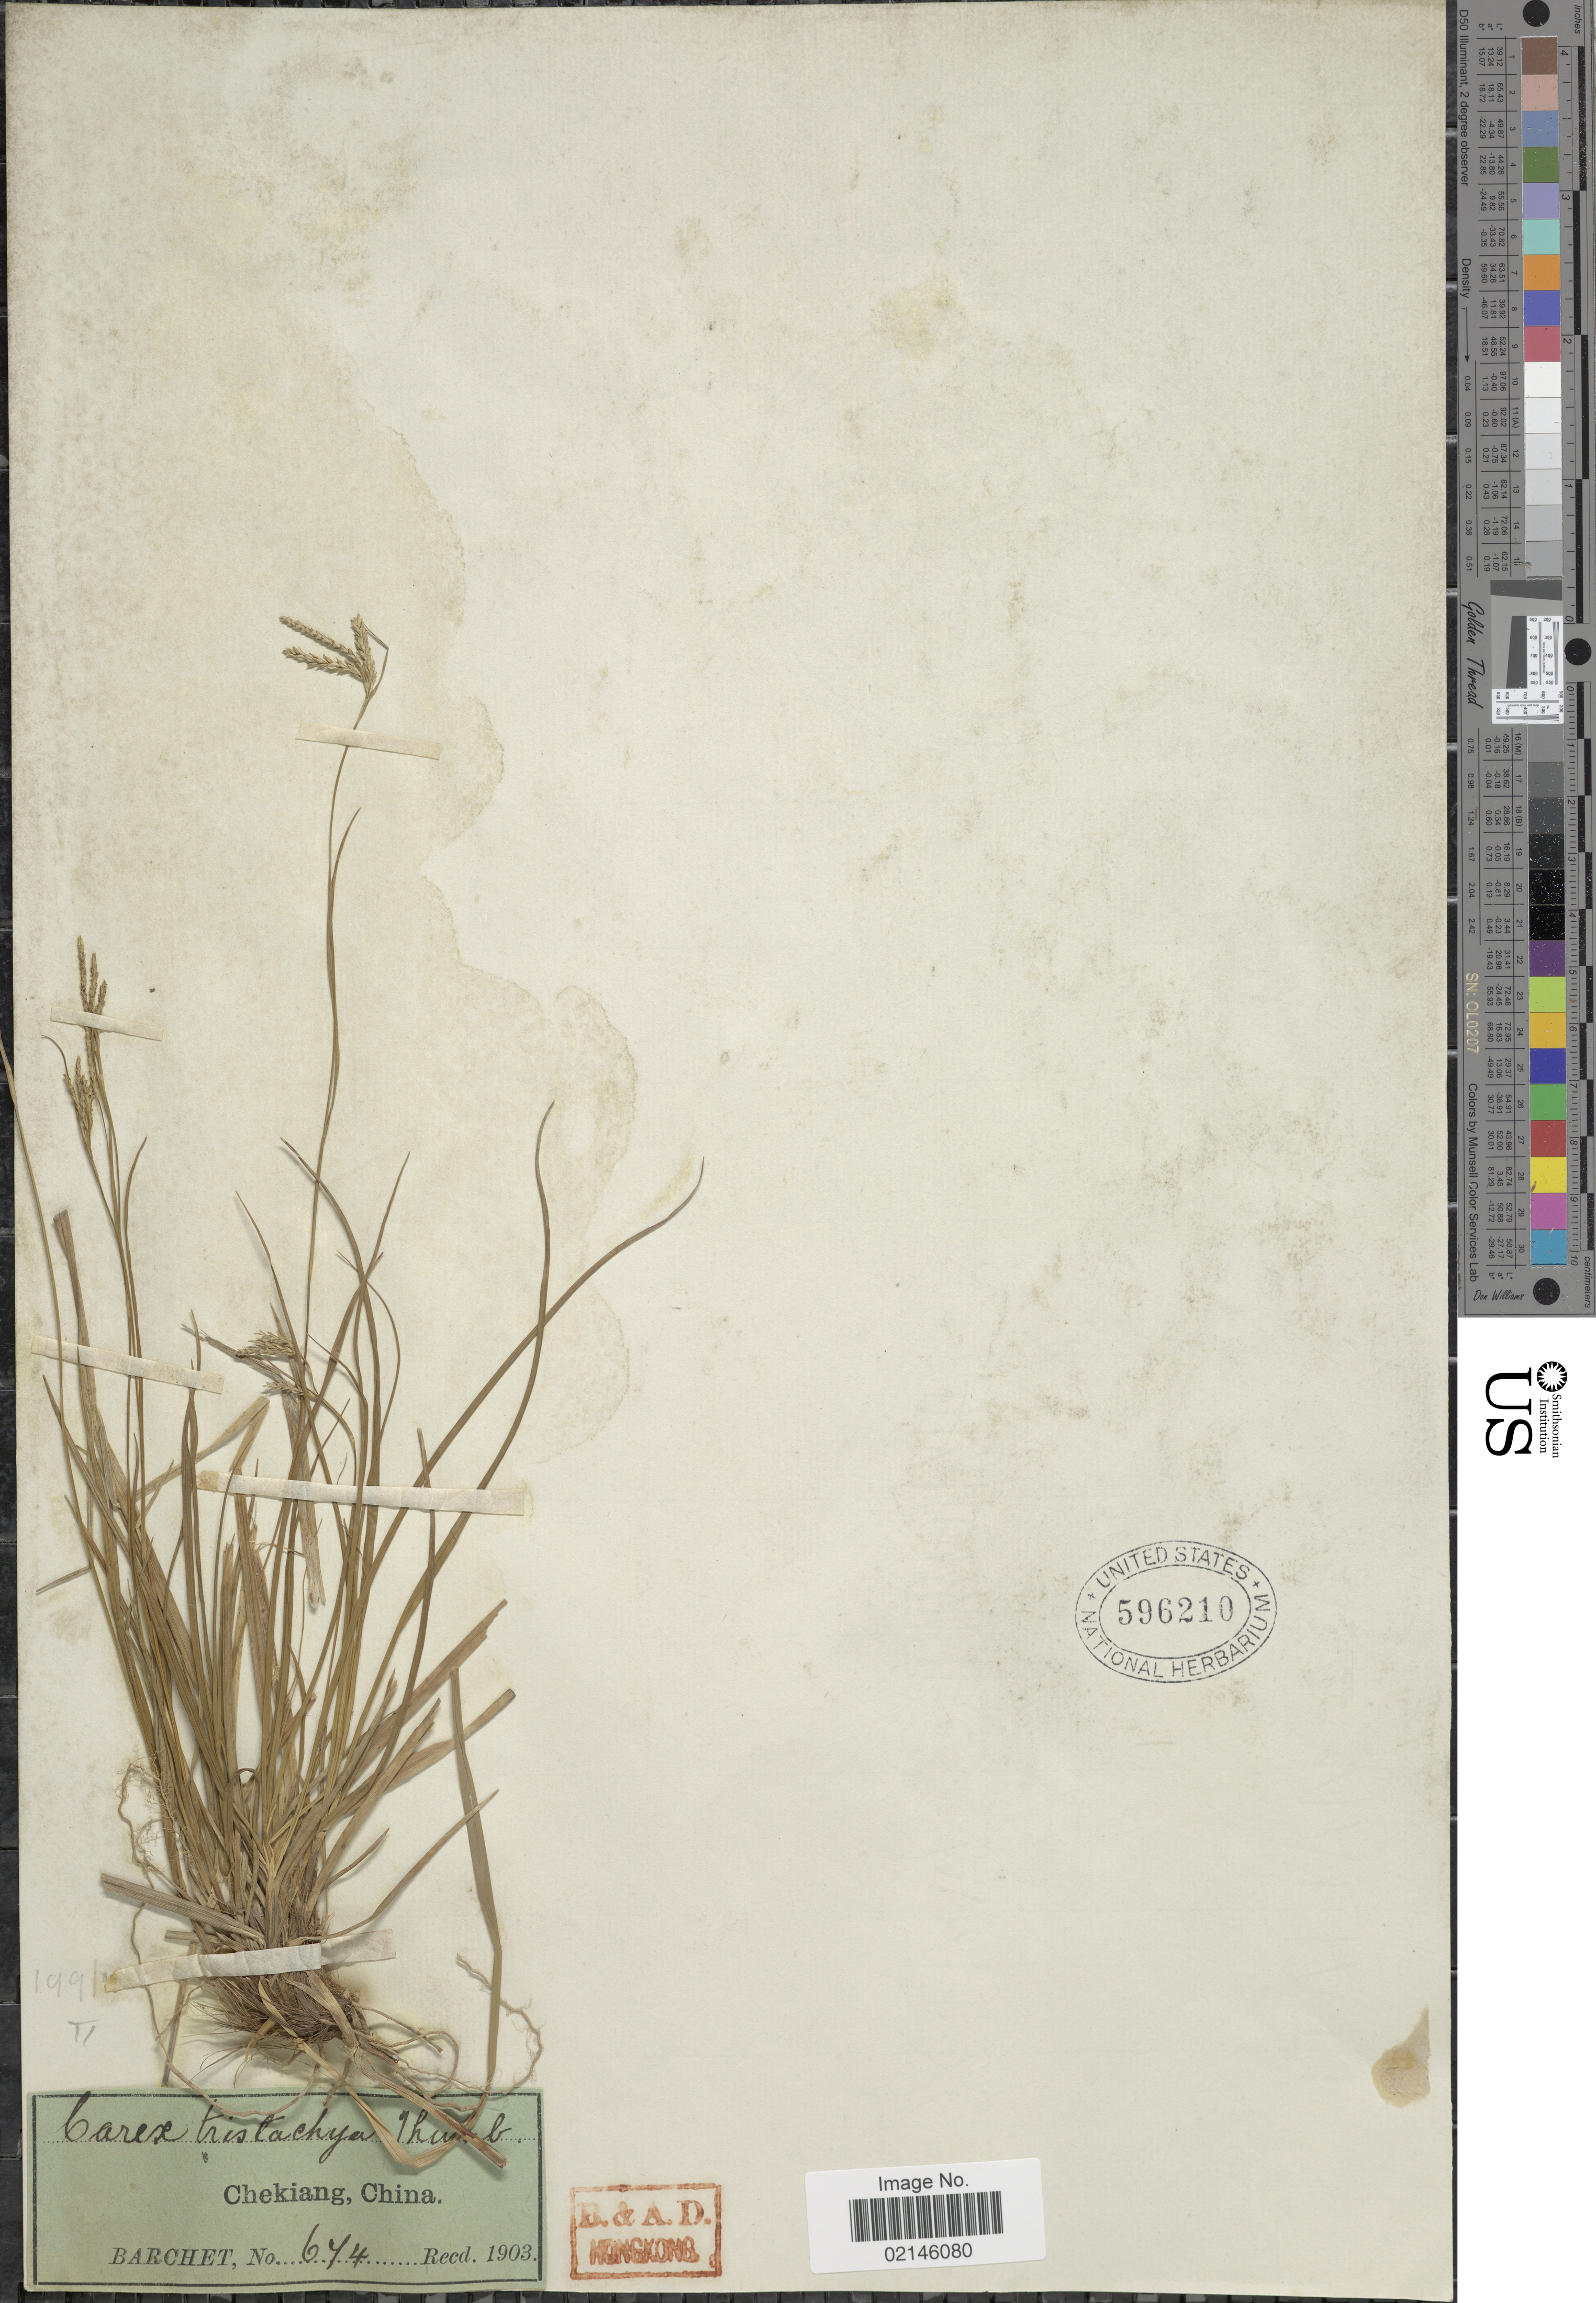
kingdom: Plantae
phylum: Tracheophyta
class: Liliopsida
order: Poales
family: Cyperaceae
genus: Carex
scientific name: Carex tristachya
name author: Thunb.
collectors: Barchet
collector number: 674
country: China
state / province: Zhejiang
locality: Chekiang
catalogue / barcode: US 596210